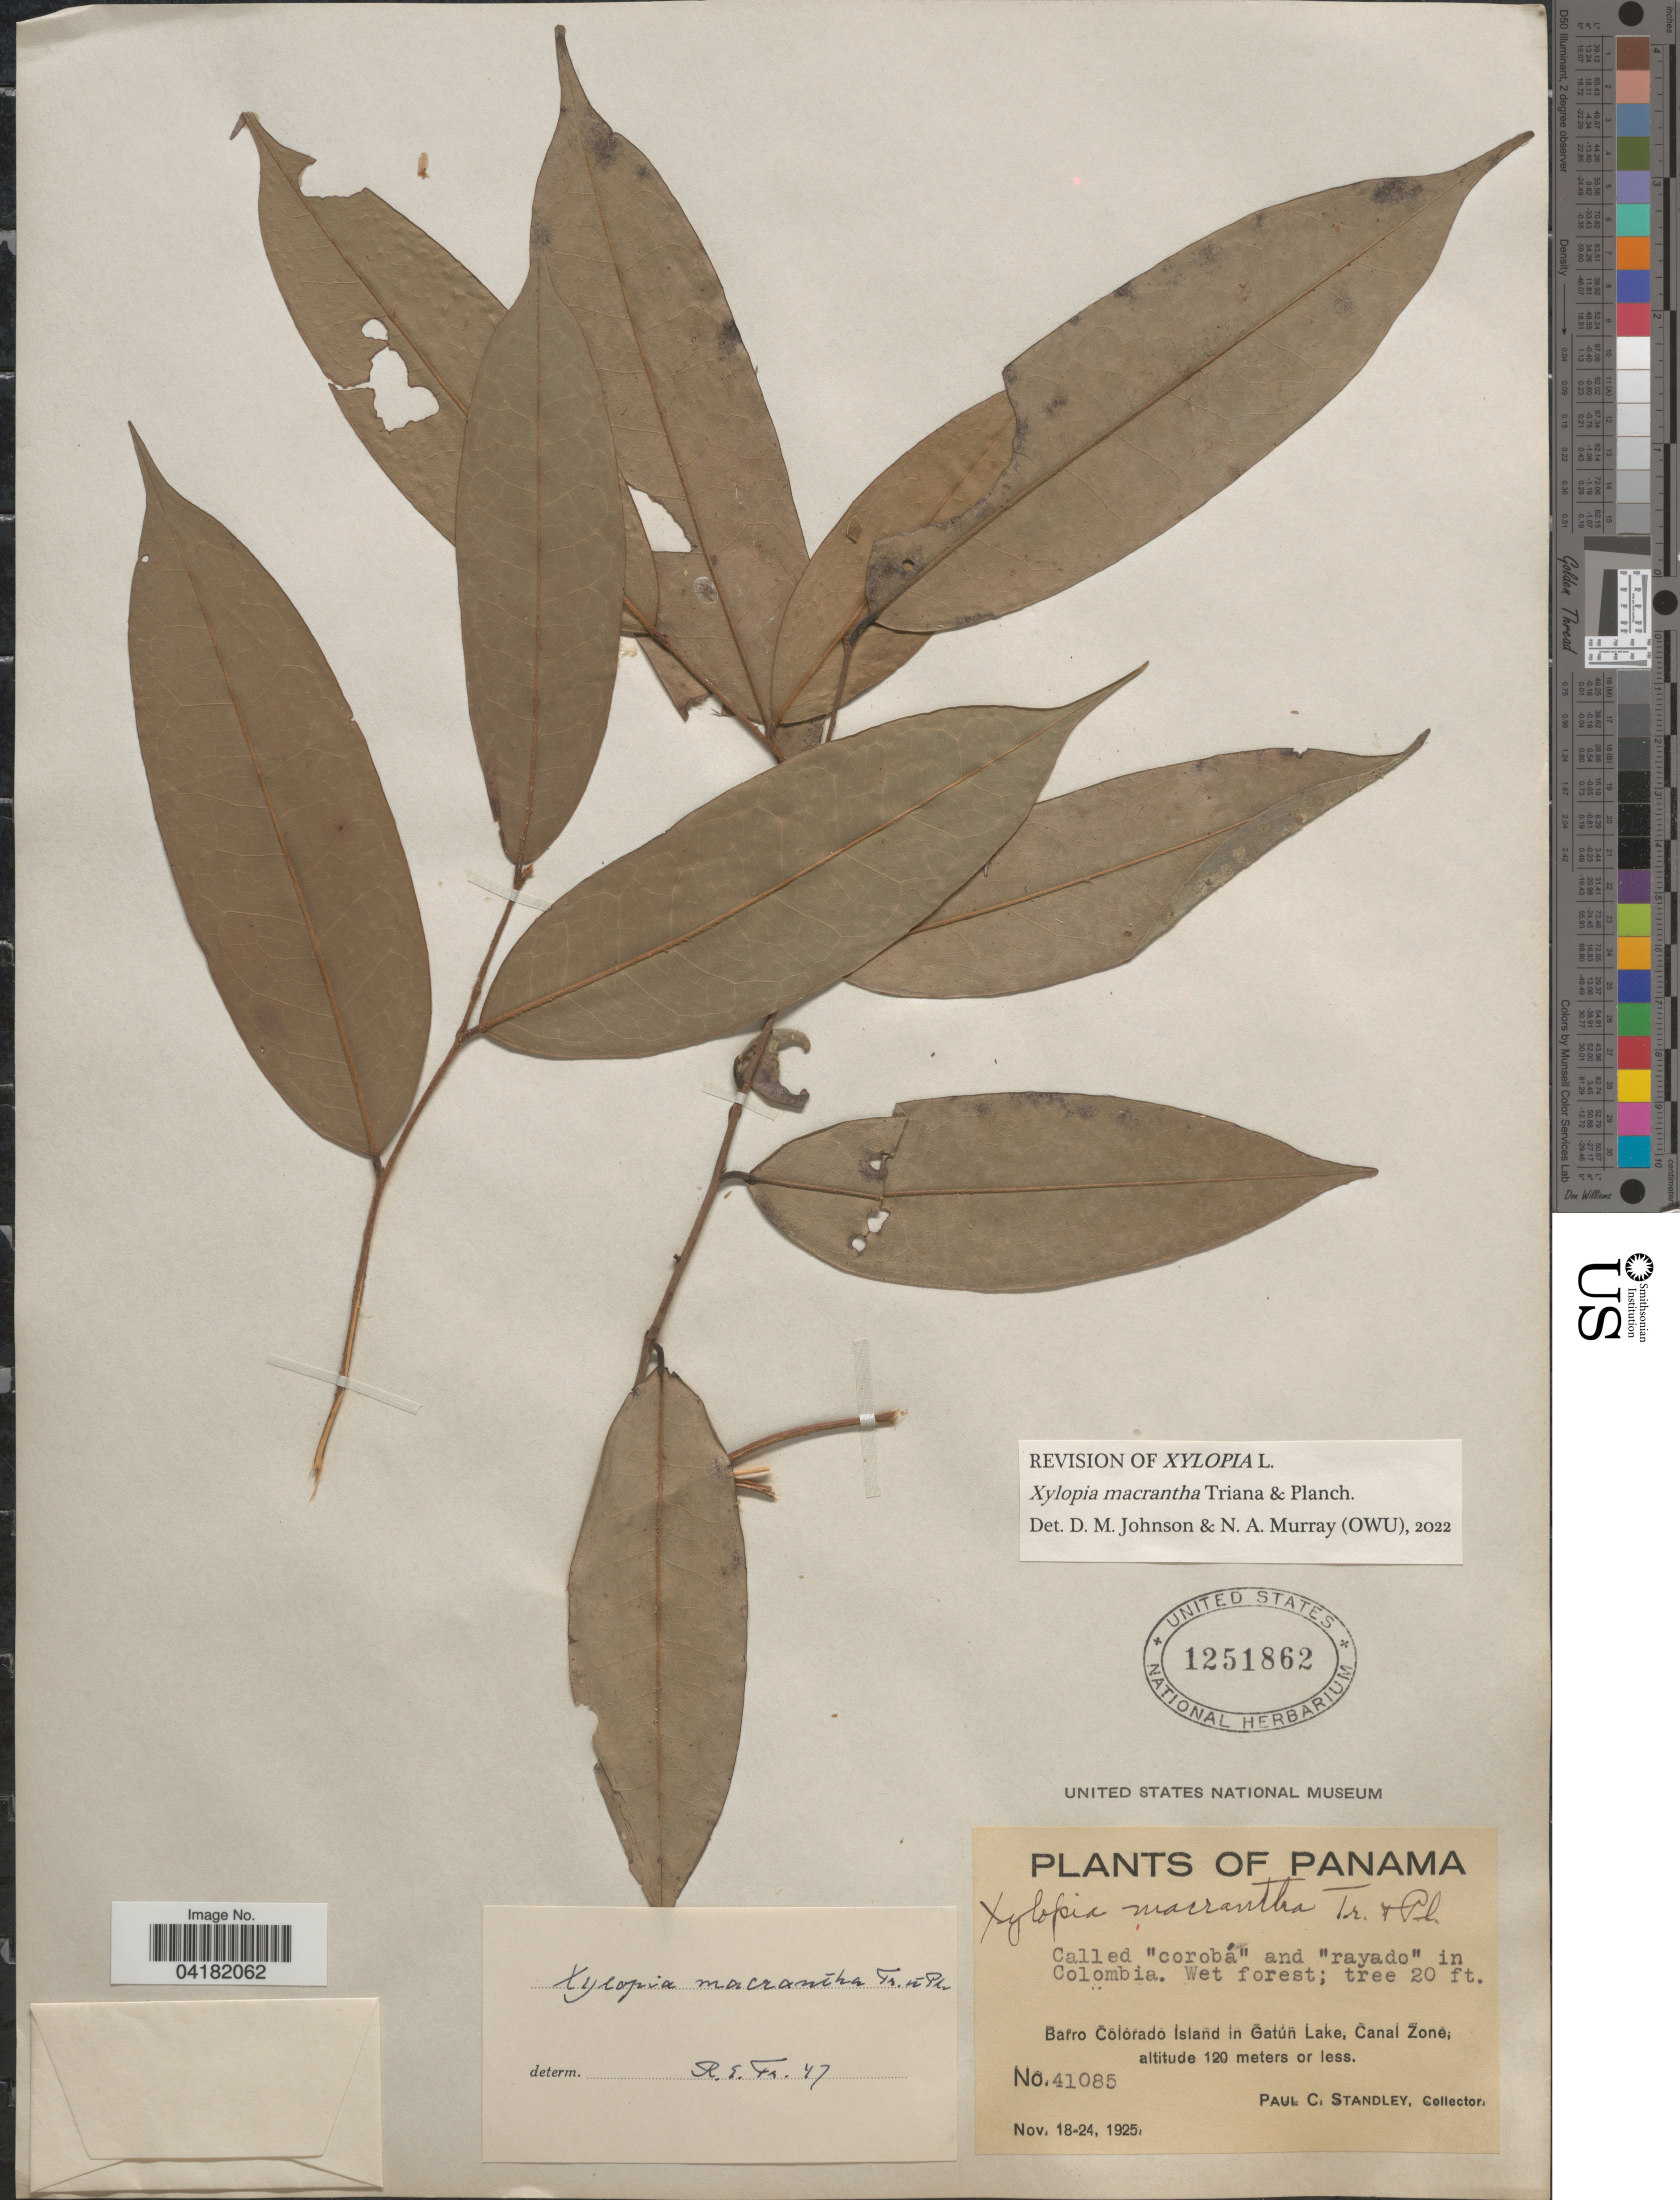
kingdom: Plantae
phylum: Tracheophyta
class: Magnoliopsida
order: Magnoliales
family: Annonaceae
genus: Xylopia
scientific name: Xylopia macrantha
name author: Planch. & Triana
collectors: P. C. Standley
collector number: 41085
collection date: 1925-11-18/1925-11-24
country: Panama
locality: Barro Colorado Island in Gatún Lake, Canal Zone.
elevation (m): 120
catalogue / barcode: US 1251862